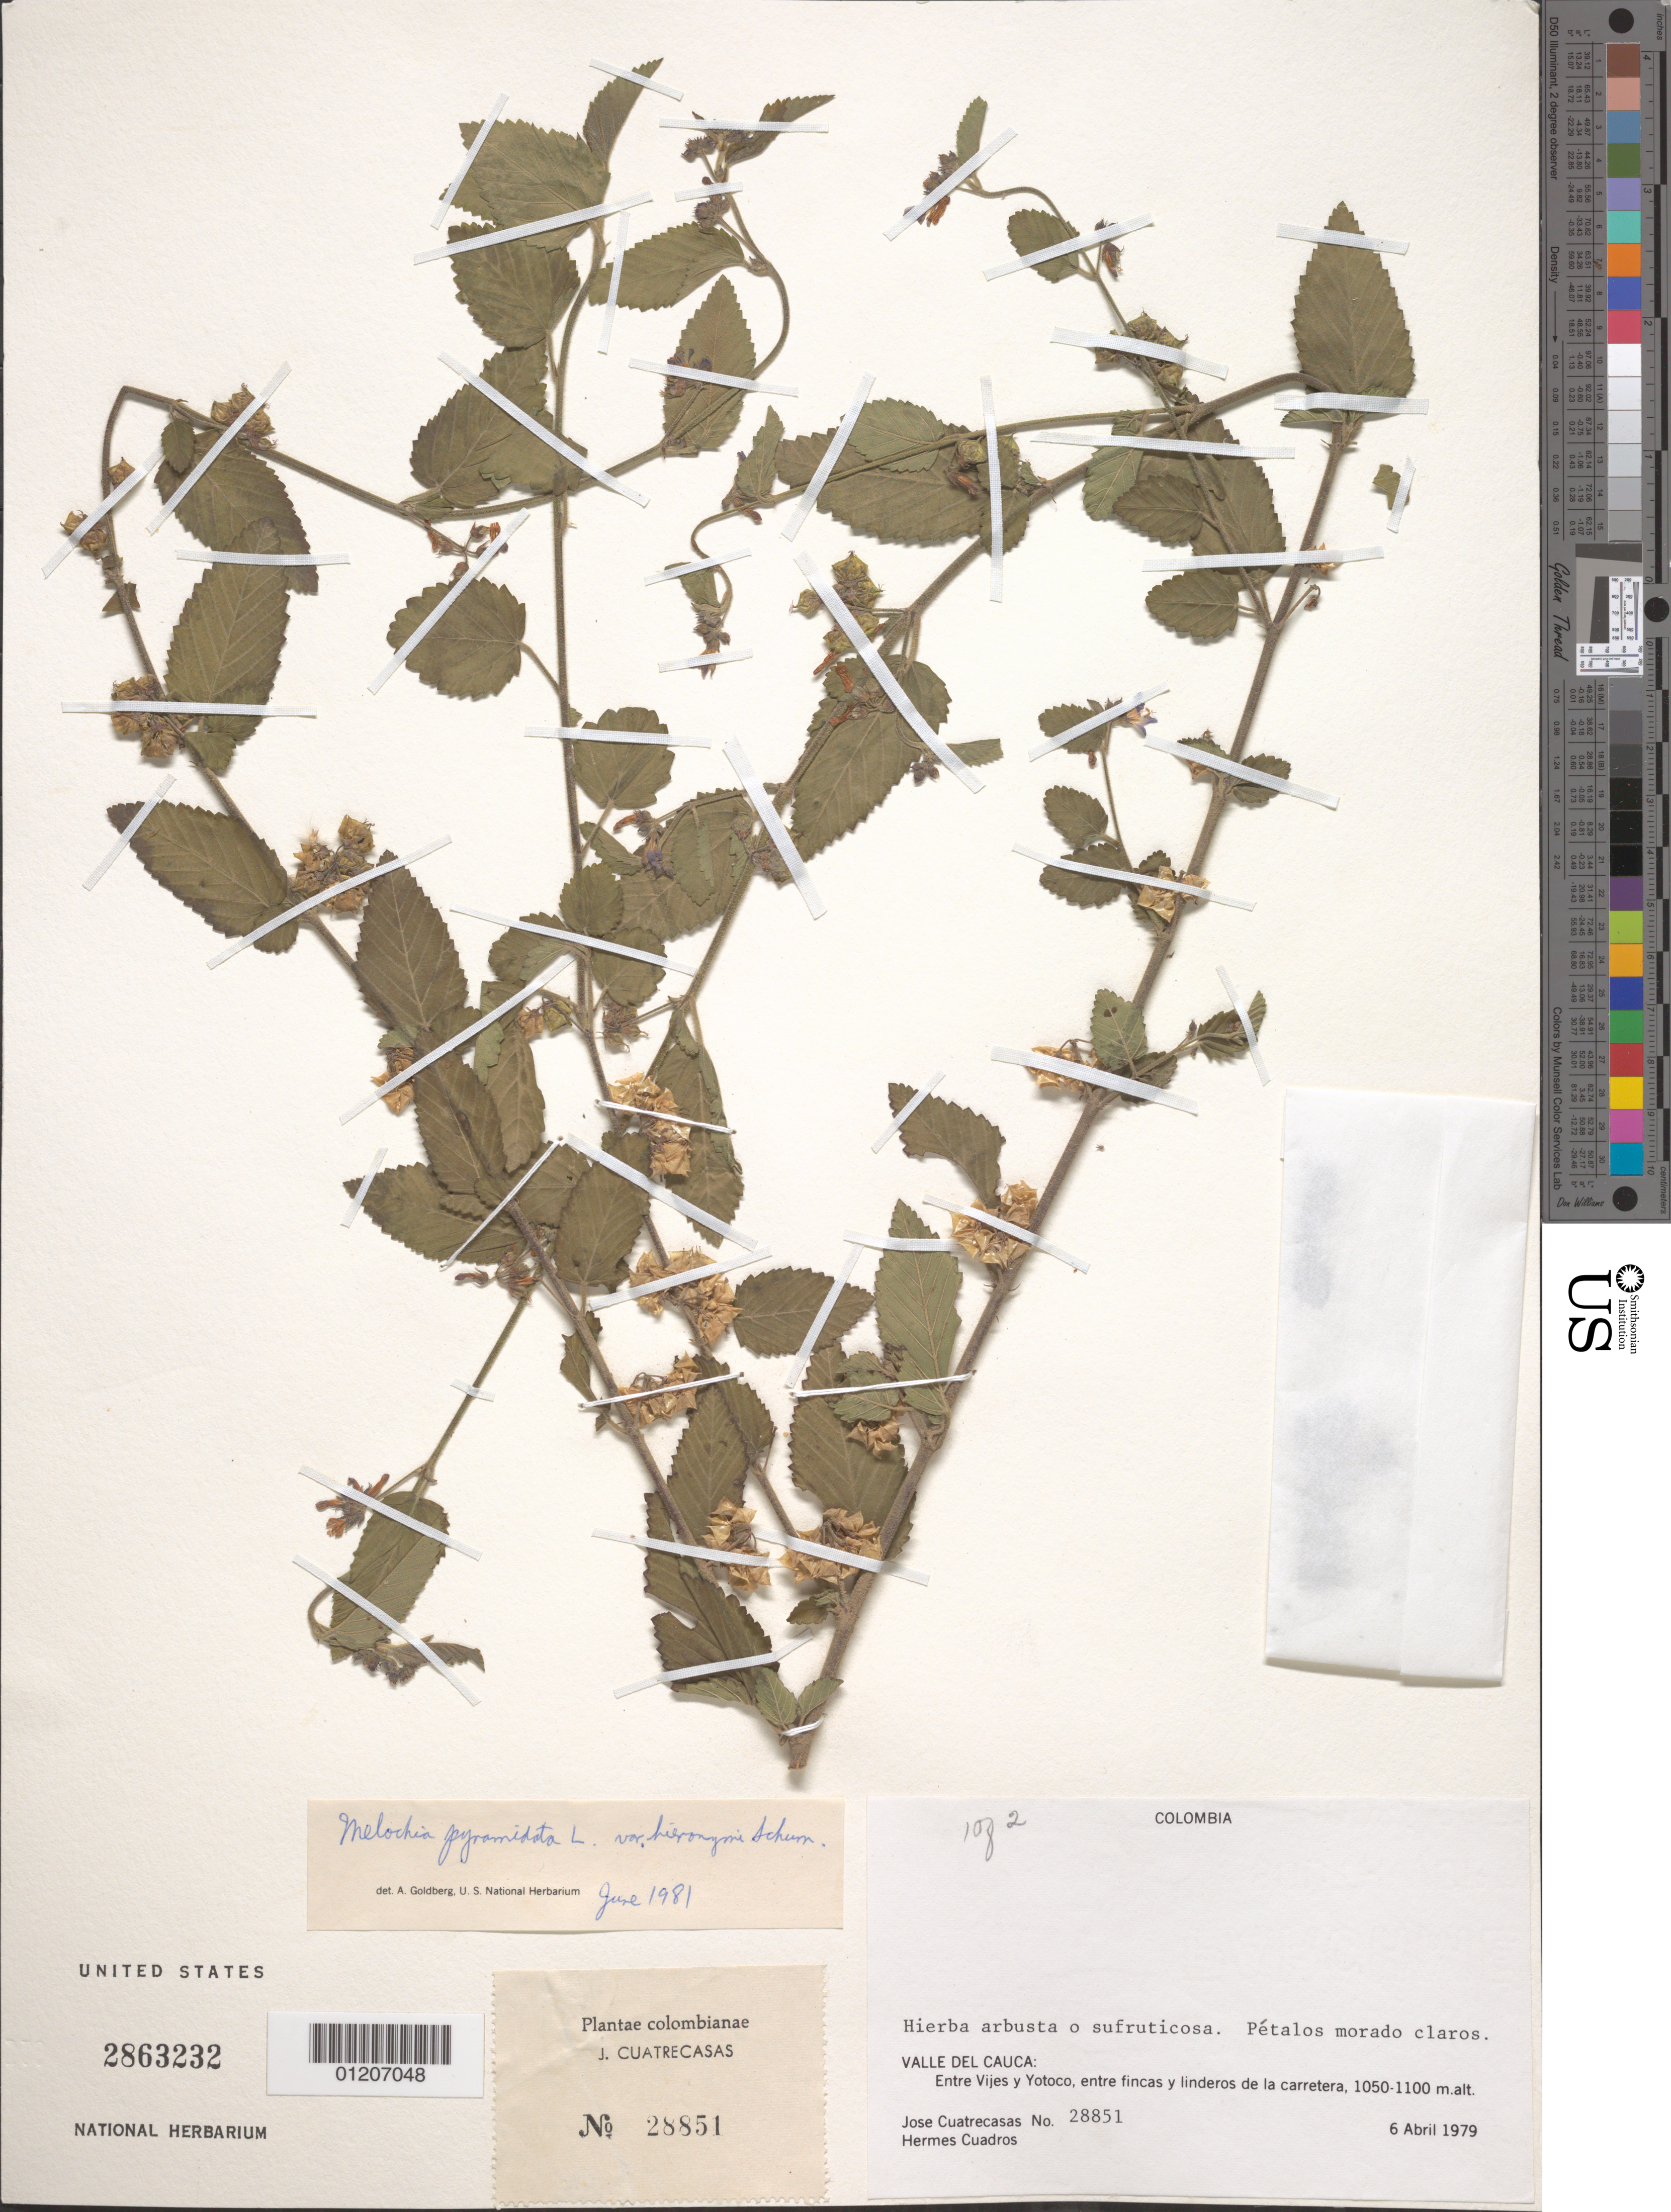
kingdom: Plantae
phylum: Tracheophyta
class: Magnoliopsida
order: Malvales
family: Malvaceae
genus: Melochia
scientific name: Melochia pyramidata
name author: L.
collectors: J. Cuatrecasas & H. Cuadros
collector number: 28851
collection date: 1979-04-06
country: Colombia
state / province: Valle del Cauca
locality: Entre Vijes y Yotoco, entre fincas y linderos de la carretera.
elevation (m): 1050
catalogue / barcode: US 2863232